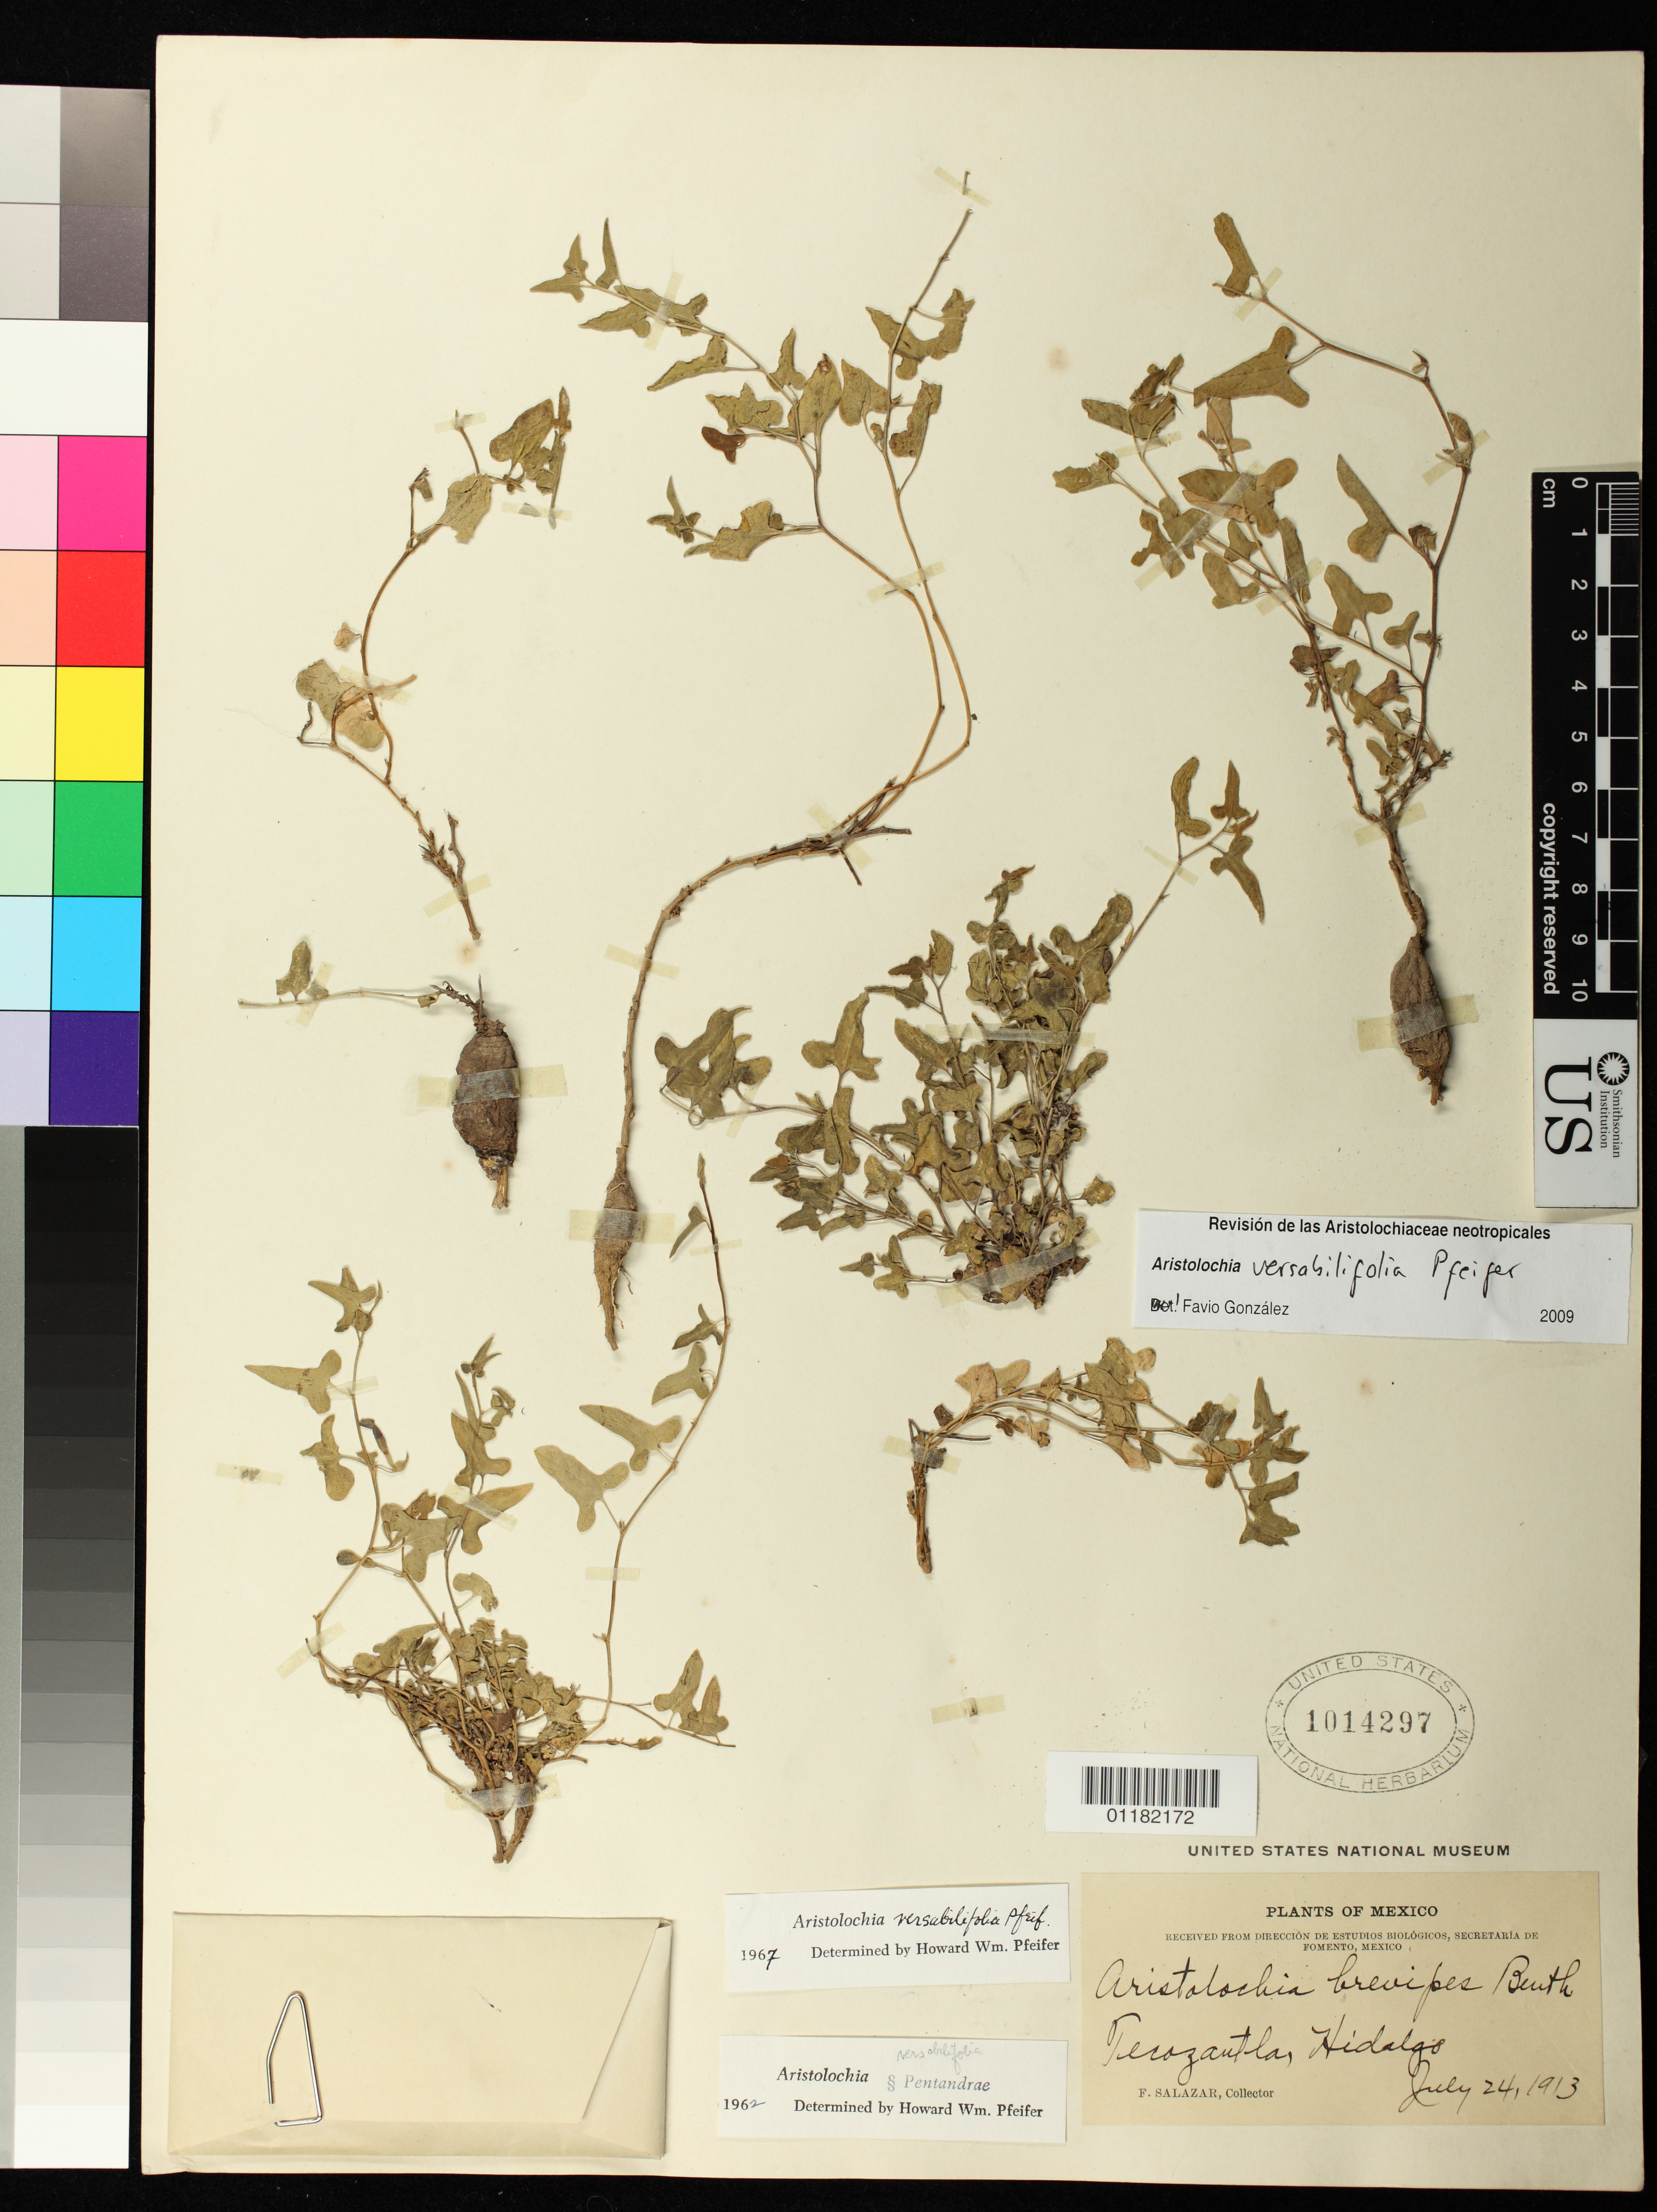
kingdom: Plantae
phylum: Tracheophyta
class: Magnoliopsida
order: Piperales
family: Aristolochiaceae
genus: Aristolochia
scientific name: Aristolochia versabilifolia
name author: Pfeifer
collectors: F. Salazar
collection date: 1913-07-24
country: Mexico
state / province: Hidalgo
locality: Tecozautla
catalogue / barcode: US 1014297